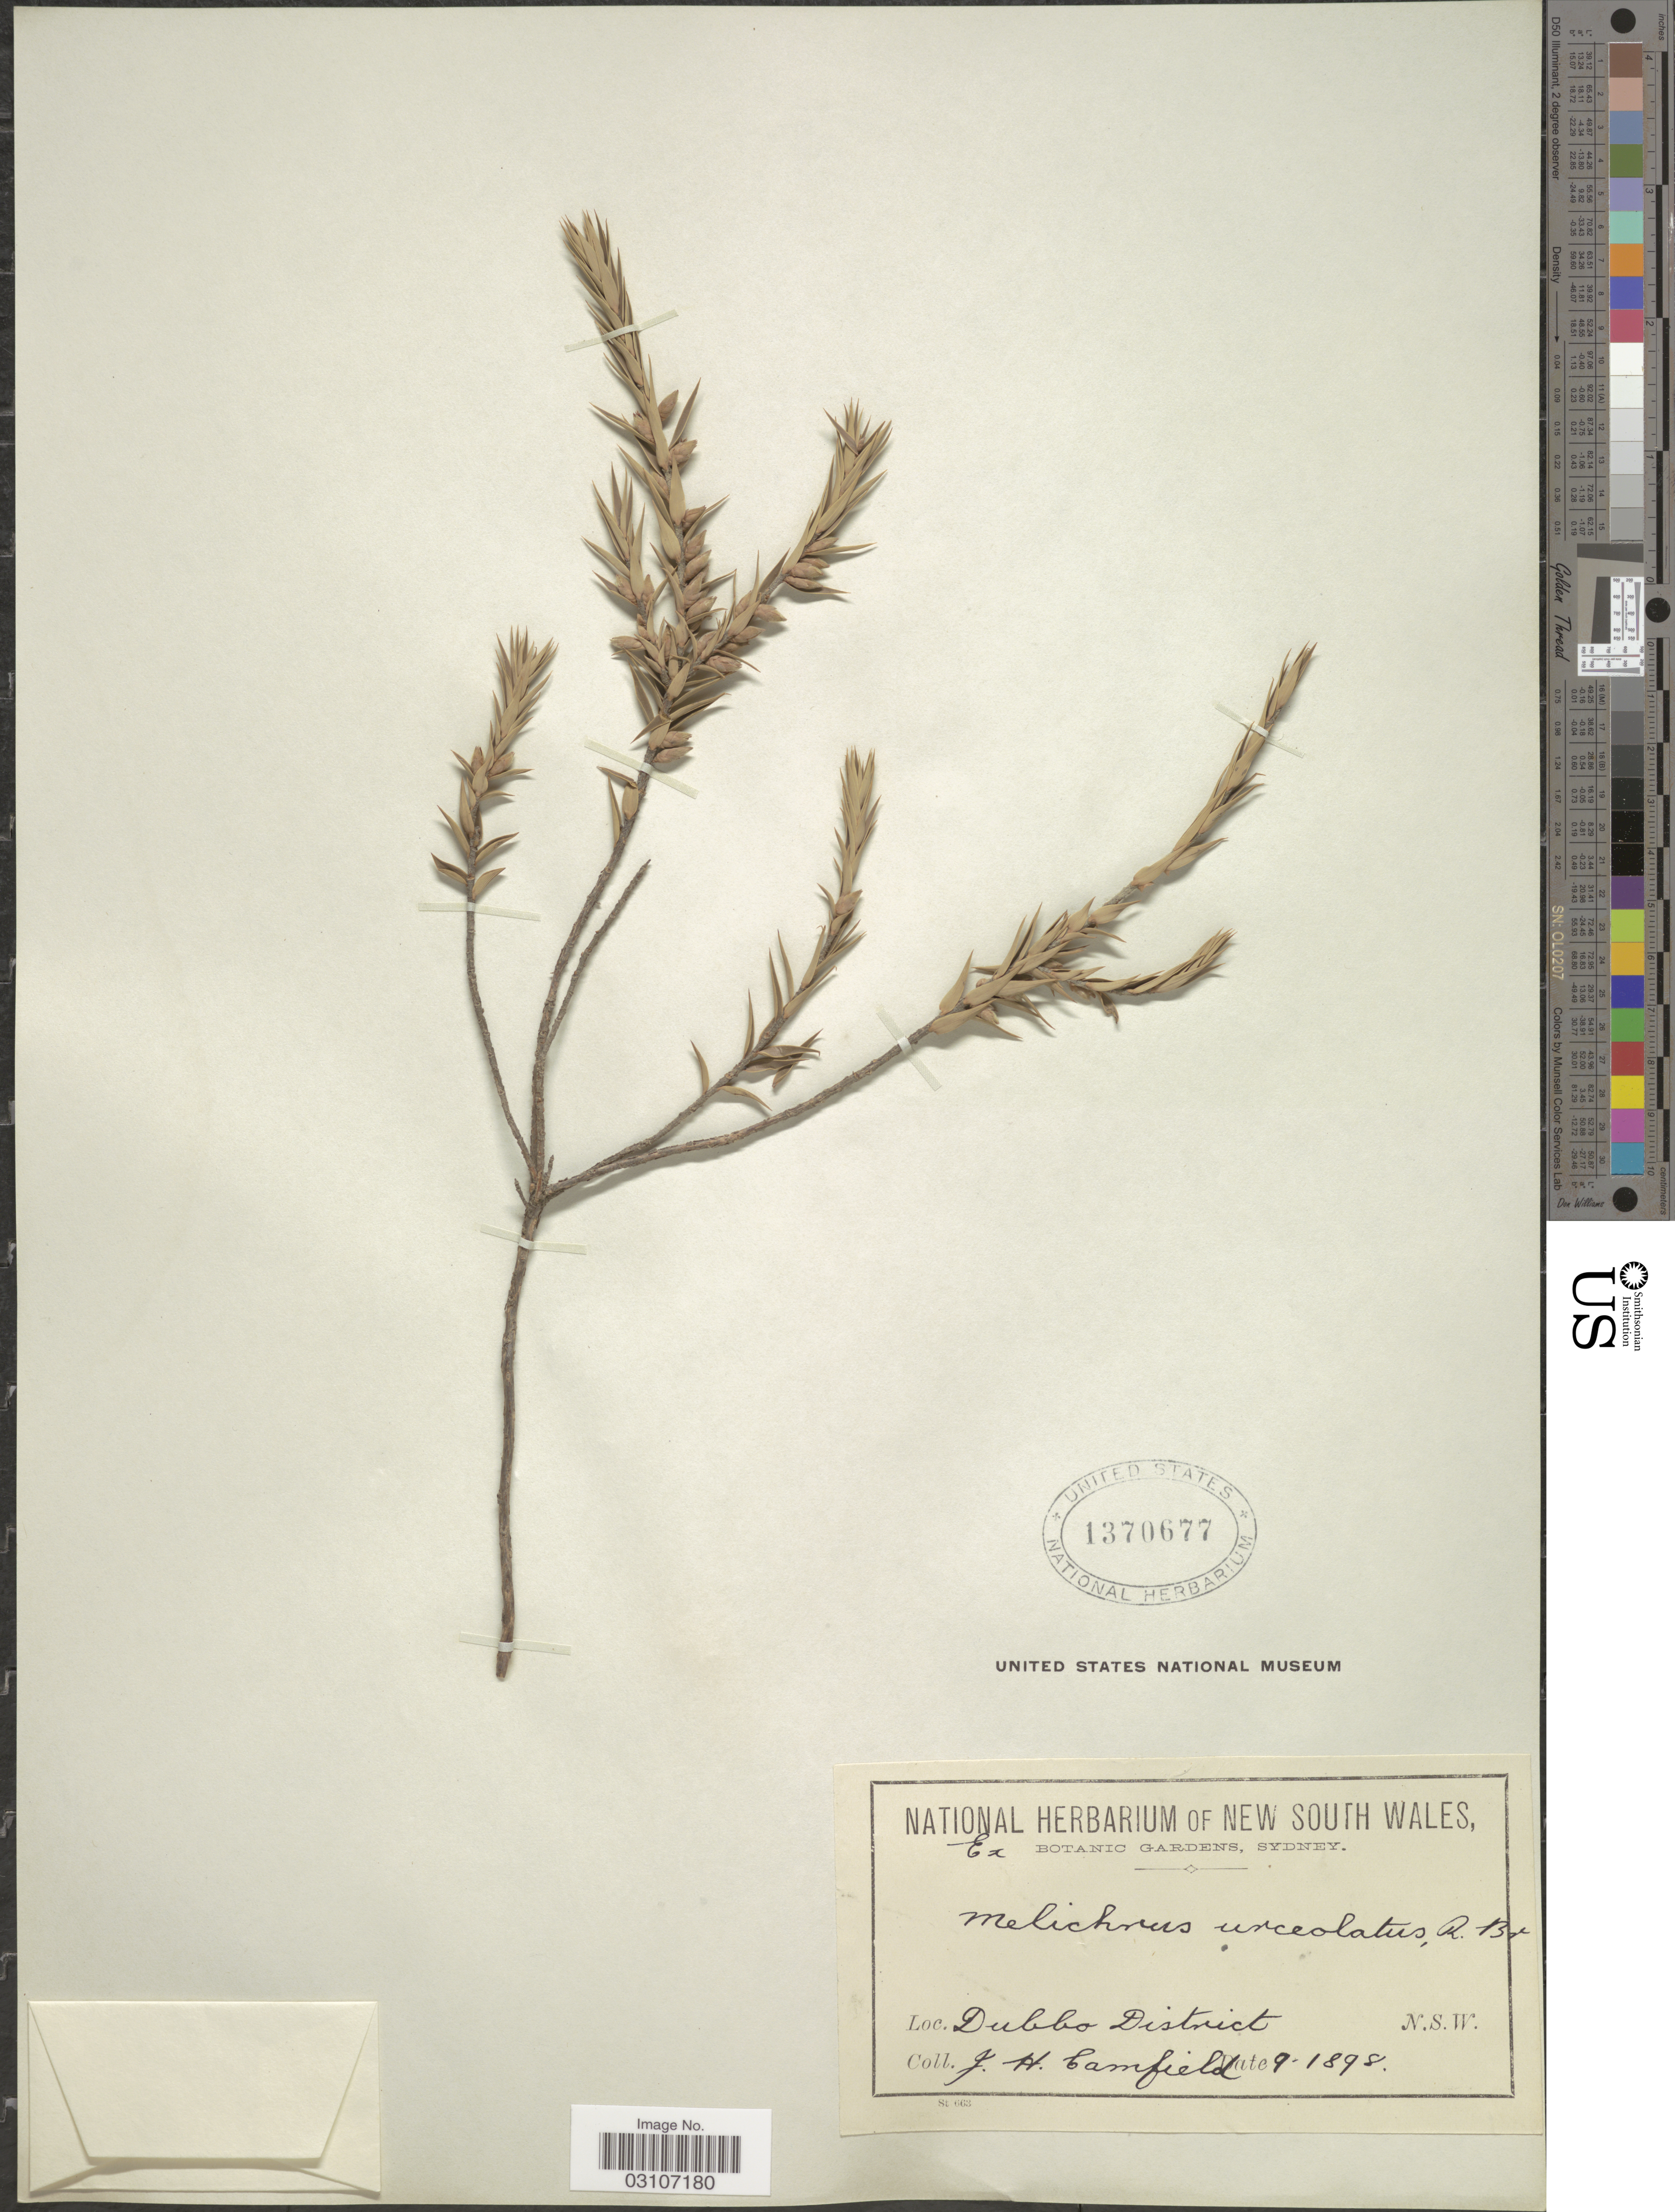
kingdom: Plantae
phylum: Tracheophyta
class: Magnoliopsida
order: Ericales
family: Ericaceae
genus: Melichrus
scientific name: Melichrus urceolatus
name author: R. Br.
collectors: J. Camfield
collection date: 1898-09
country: Australia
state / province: New South Wales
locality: Dubbo District N.S.W.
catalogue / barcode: US 1370677